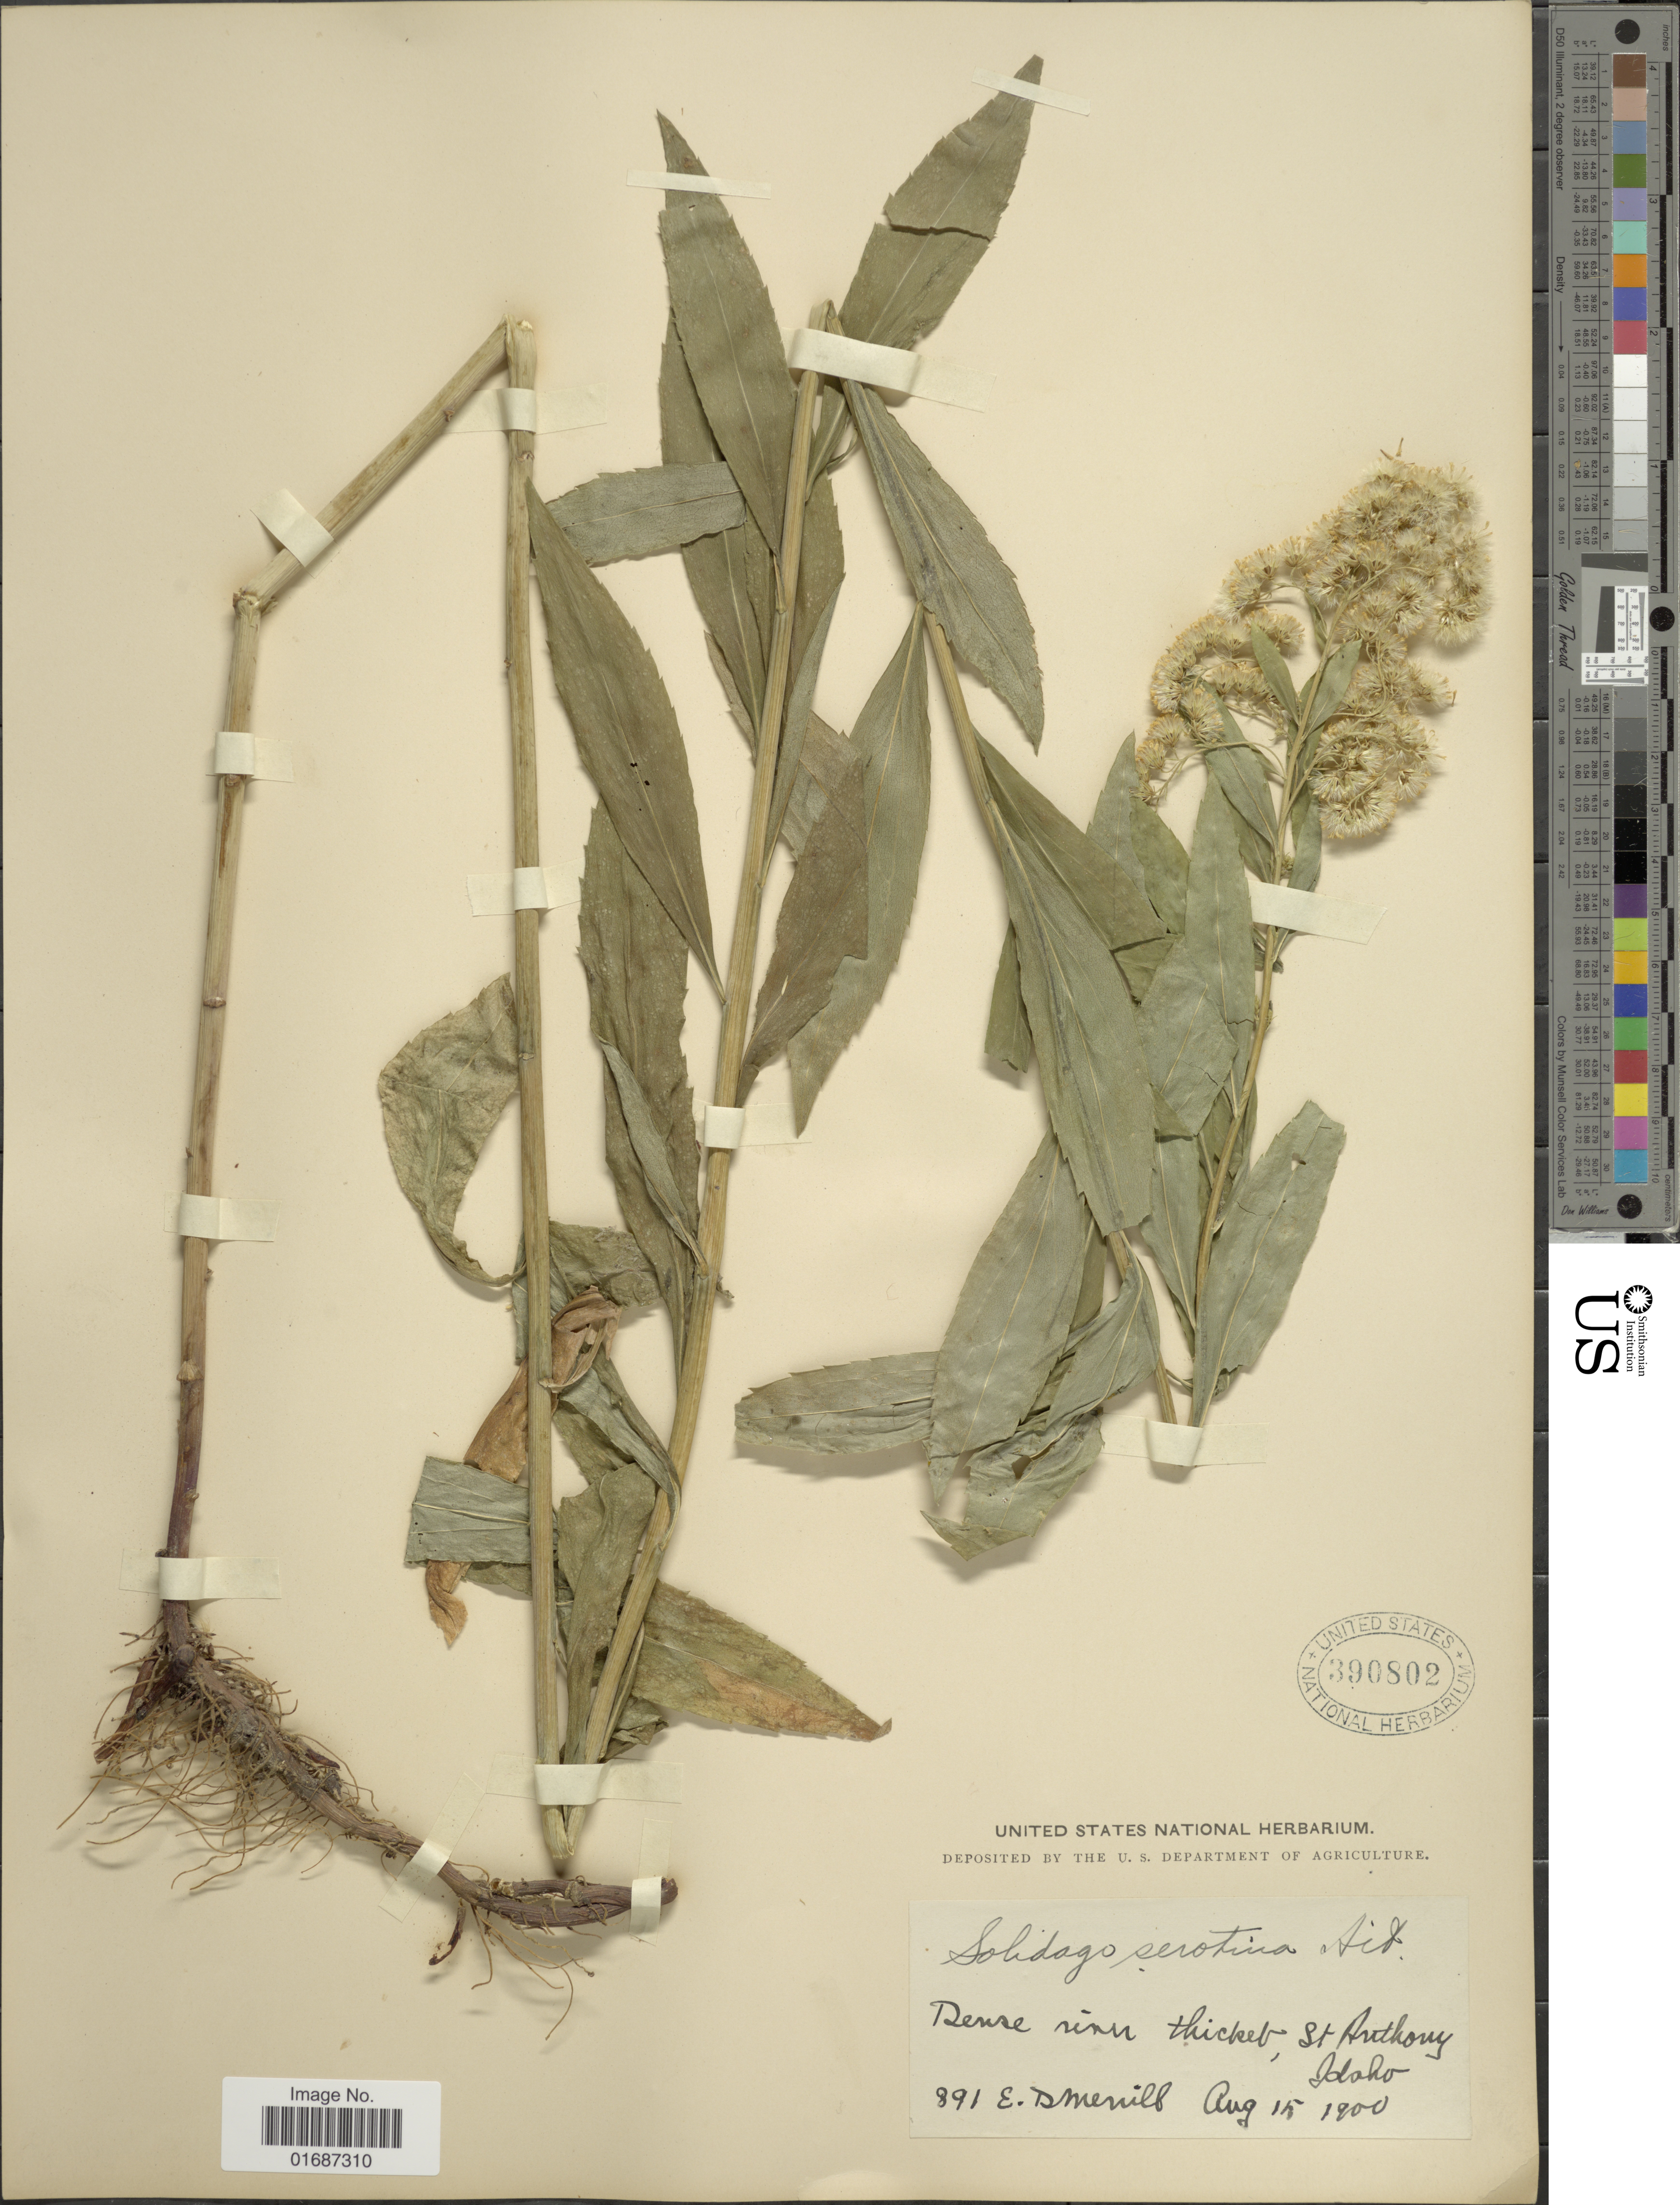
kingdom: Plantae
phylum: Tracheophyta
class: Magnoliopsida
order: Asterales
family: Asteraceae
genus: Solidago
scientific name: Solidago gigantea var. leiophylla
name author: Fernald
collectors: E. D. Merrill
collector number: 891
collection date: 1900-08-15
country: United States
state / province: Idaho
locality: St. Anthony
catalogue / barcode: US 390802